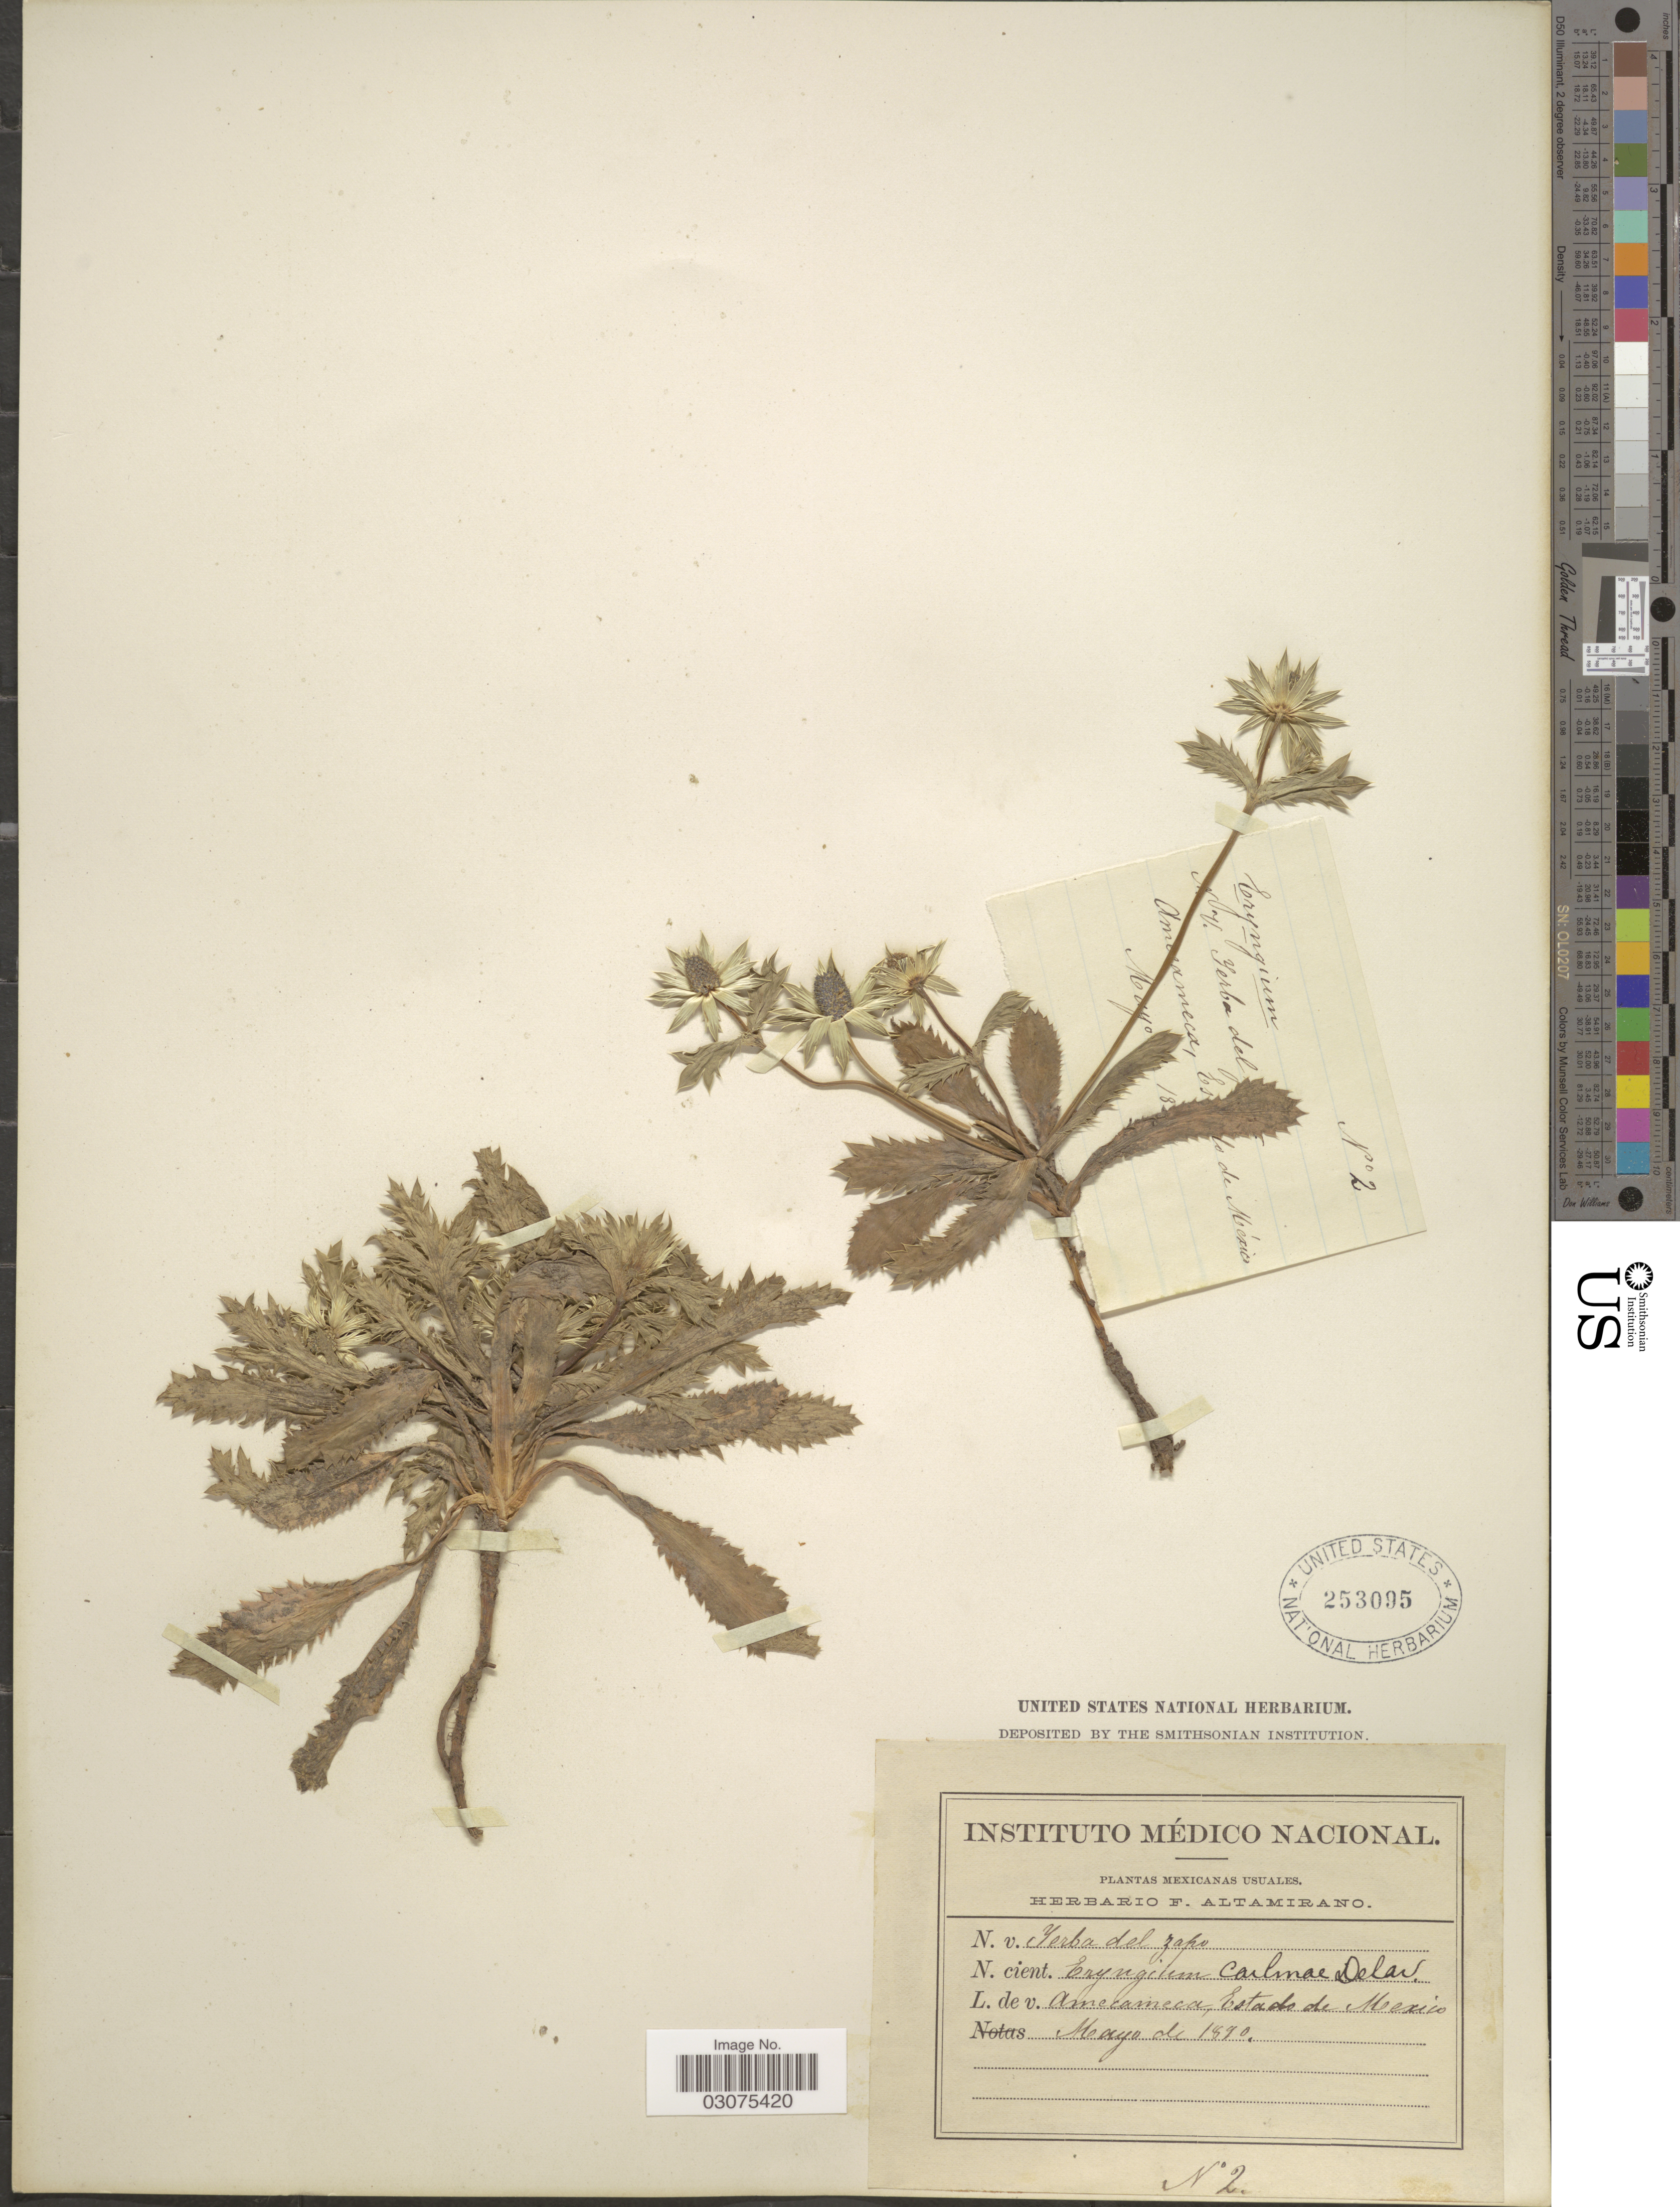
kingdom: Plantae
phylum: Tracheophyta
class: Magnoliopsida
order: Apiales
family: Apiaceae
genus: Eryngium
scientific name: Eryngium carlinae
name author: F. Delaroche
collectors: F. Altamirano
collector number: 2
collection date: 1890-05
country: Mexico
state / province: México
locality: Amecameca, Estado de Mexico.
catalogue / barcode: US 253095